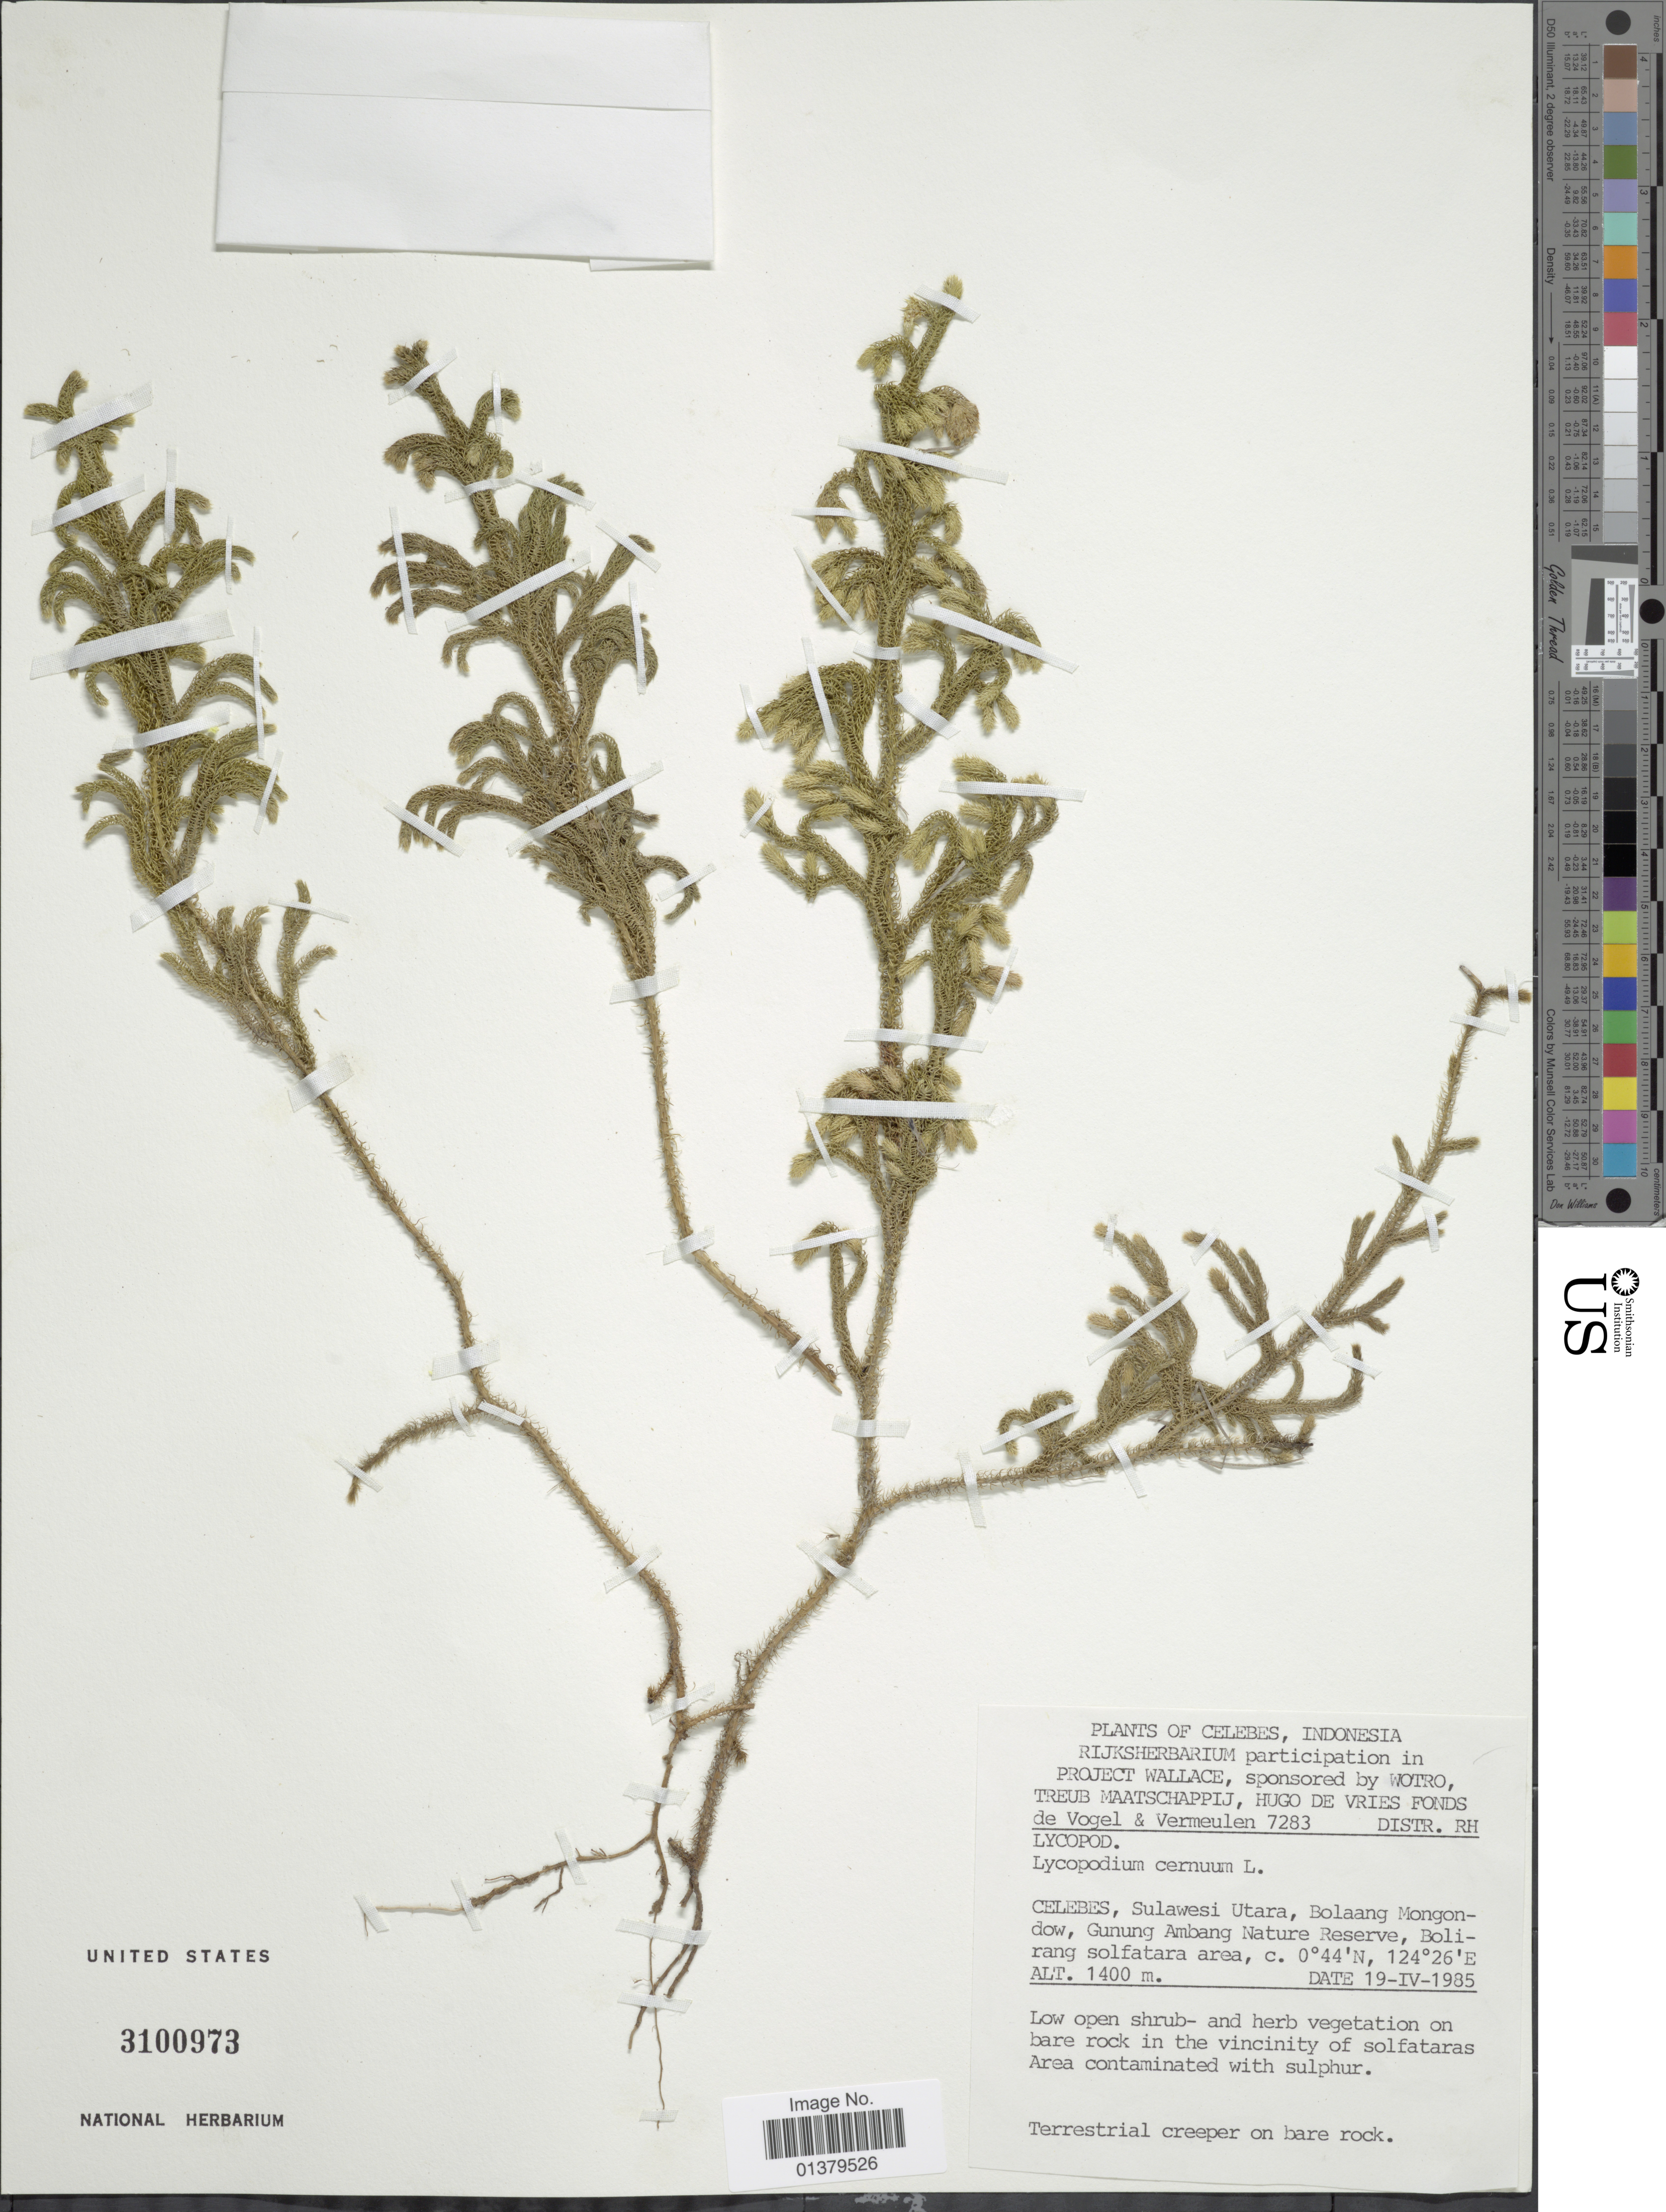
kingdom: Plantae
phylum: Tracheophyta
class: Lycopodiopsida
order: Lycopodiales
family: Lycopodiaceae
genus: Palhinhaea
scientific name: Palhinhaea cernua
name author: (L.) Vasc. & Franco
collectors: Vogel, -- & Vermeulen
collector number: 7283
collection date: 1985-04-19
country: Indonesia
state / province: Sulawesi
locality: Celebes, Bolaang Mongondow, Gunung Ambang Nature Reserve, Bolirang solfatara area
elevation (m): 1400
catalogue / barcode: US 3100973